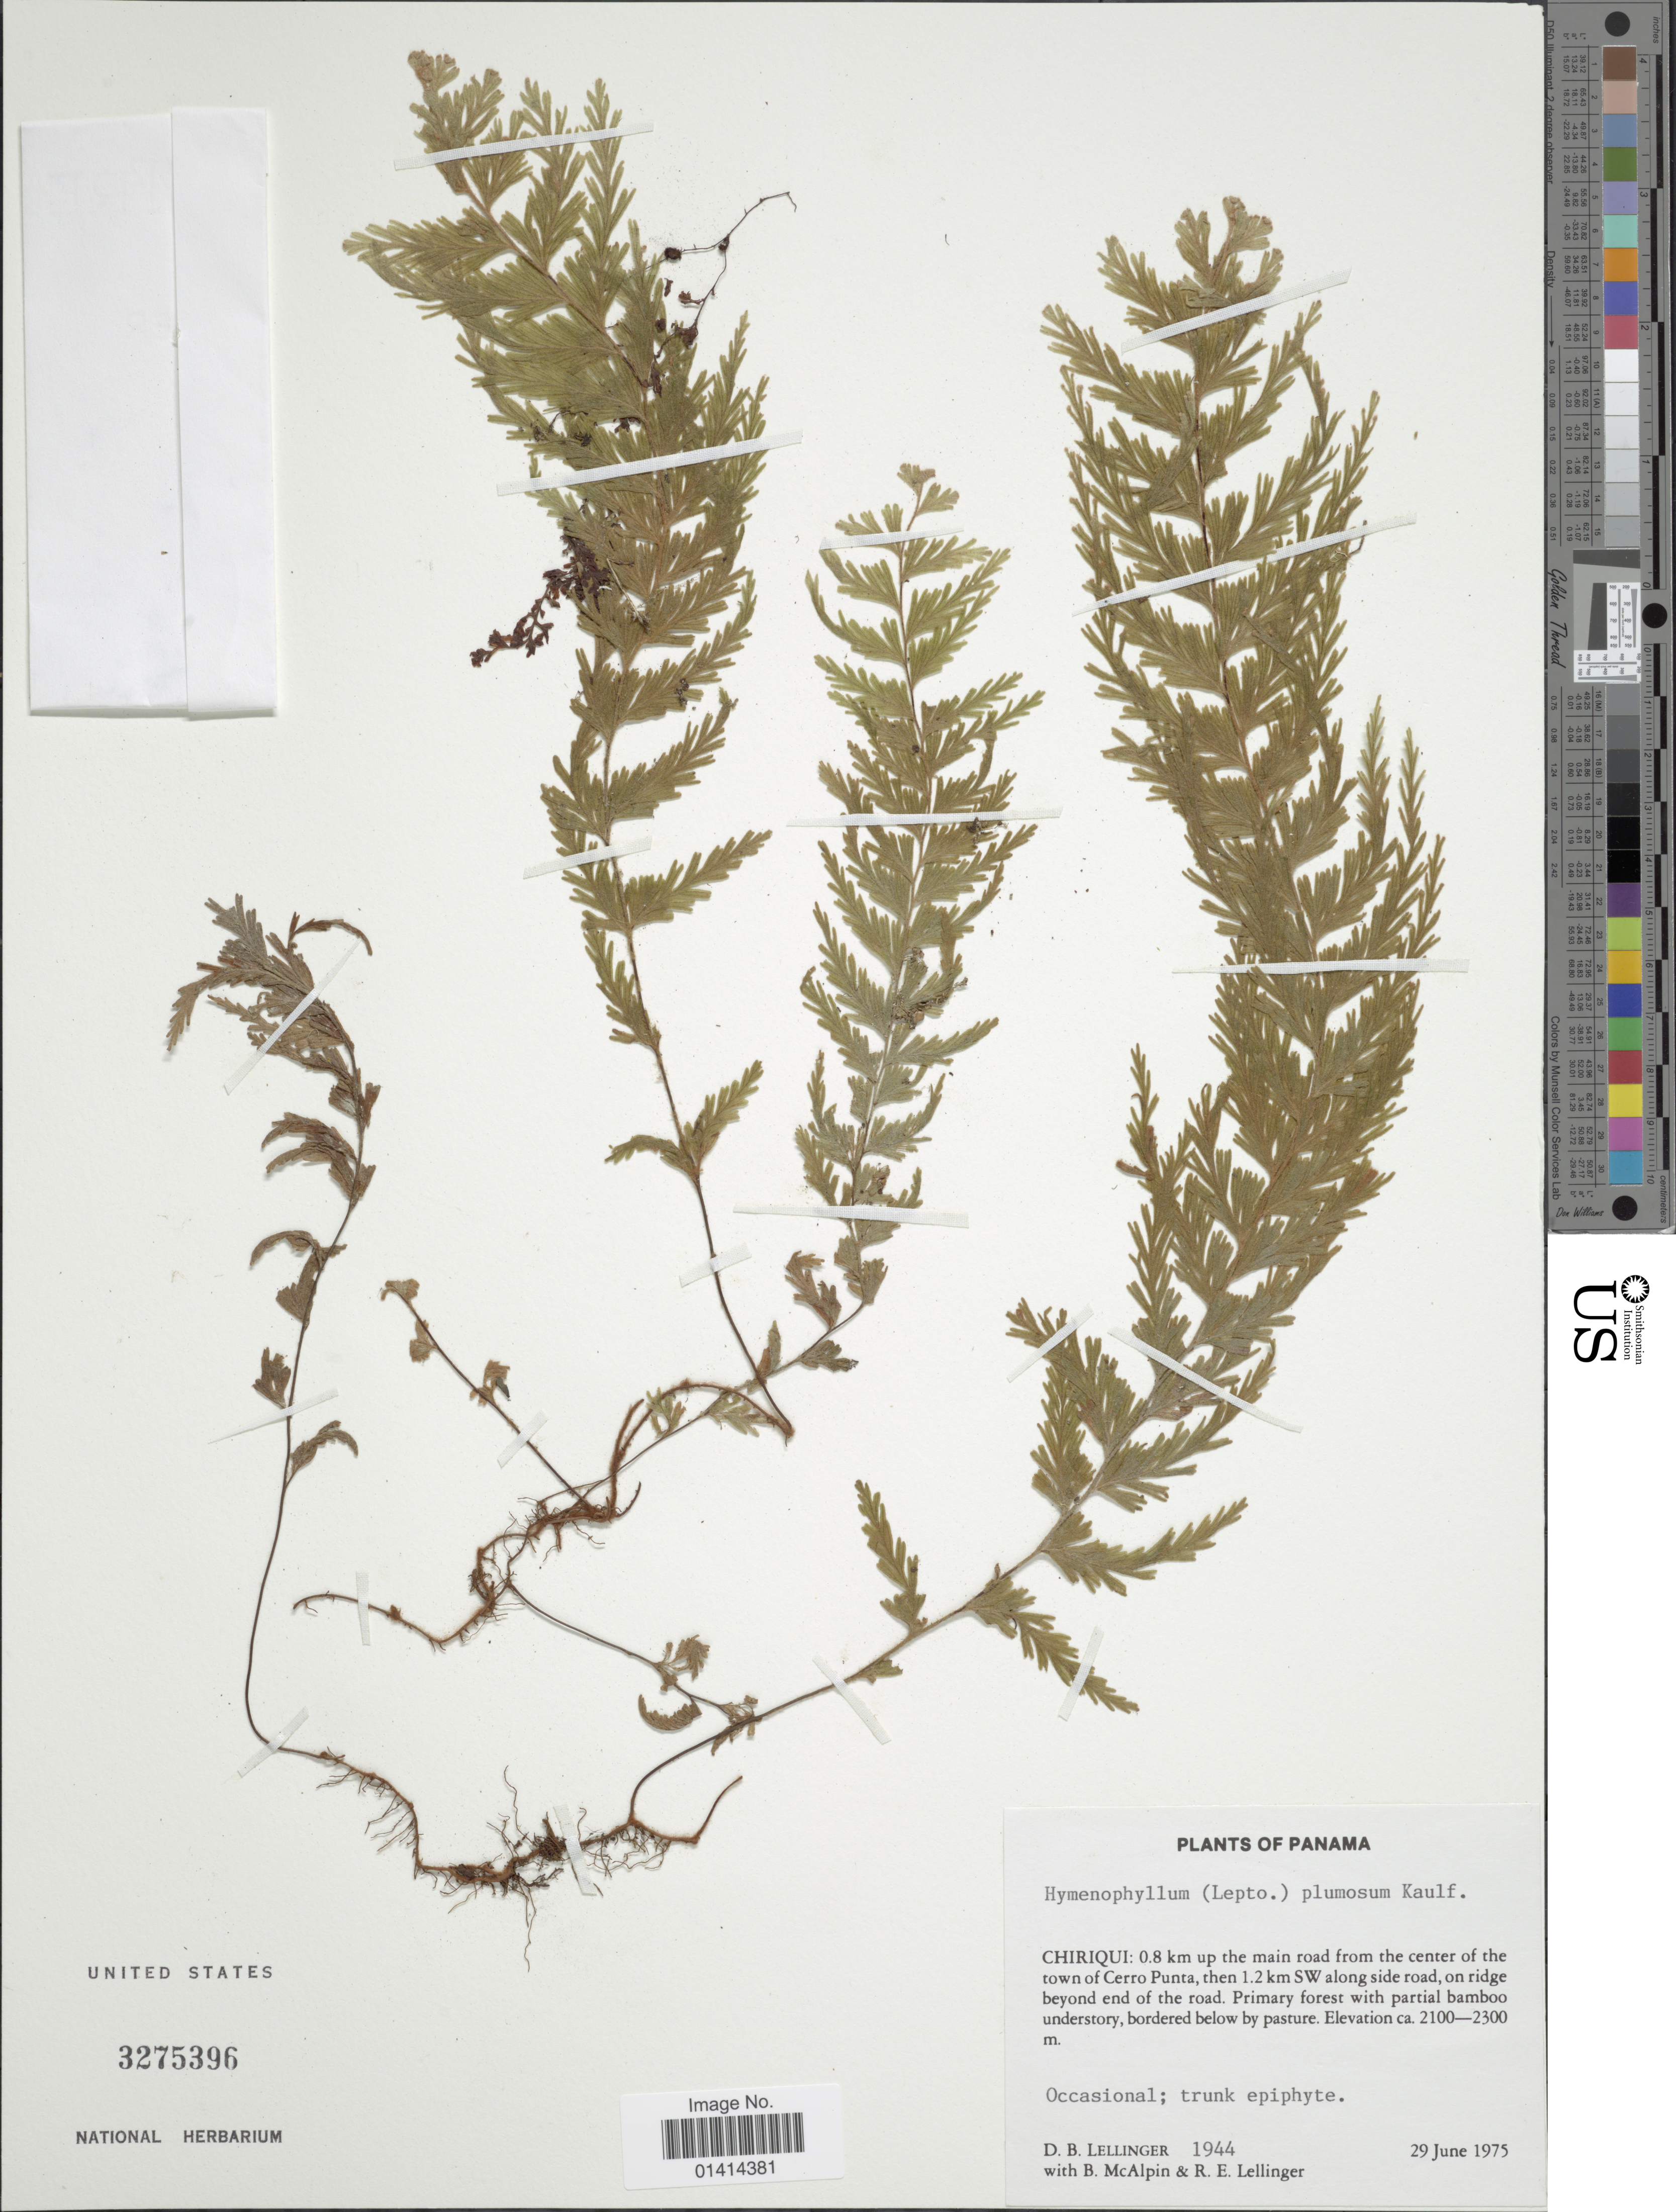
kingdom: Plantae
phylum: Tracheophyta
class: Polypodiopsida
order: Hymenophyllales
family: Hymenophyllaceae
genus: Hymenophyllum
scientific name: Hymenophyllum plumosum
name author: Kaulf.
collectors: D. B. Lellinger, B. Mcalpin & R. E. Lellinger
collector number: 1944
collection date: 1975-06-29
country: Panama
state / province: Chiriqui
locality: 0.8 km up the main road from the center of the town of Cerro Punta, then 1.2 km SW along side road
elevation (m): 2100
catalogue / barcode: US 3275396